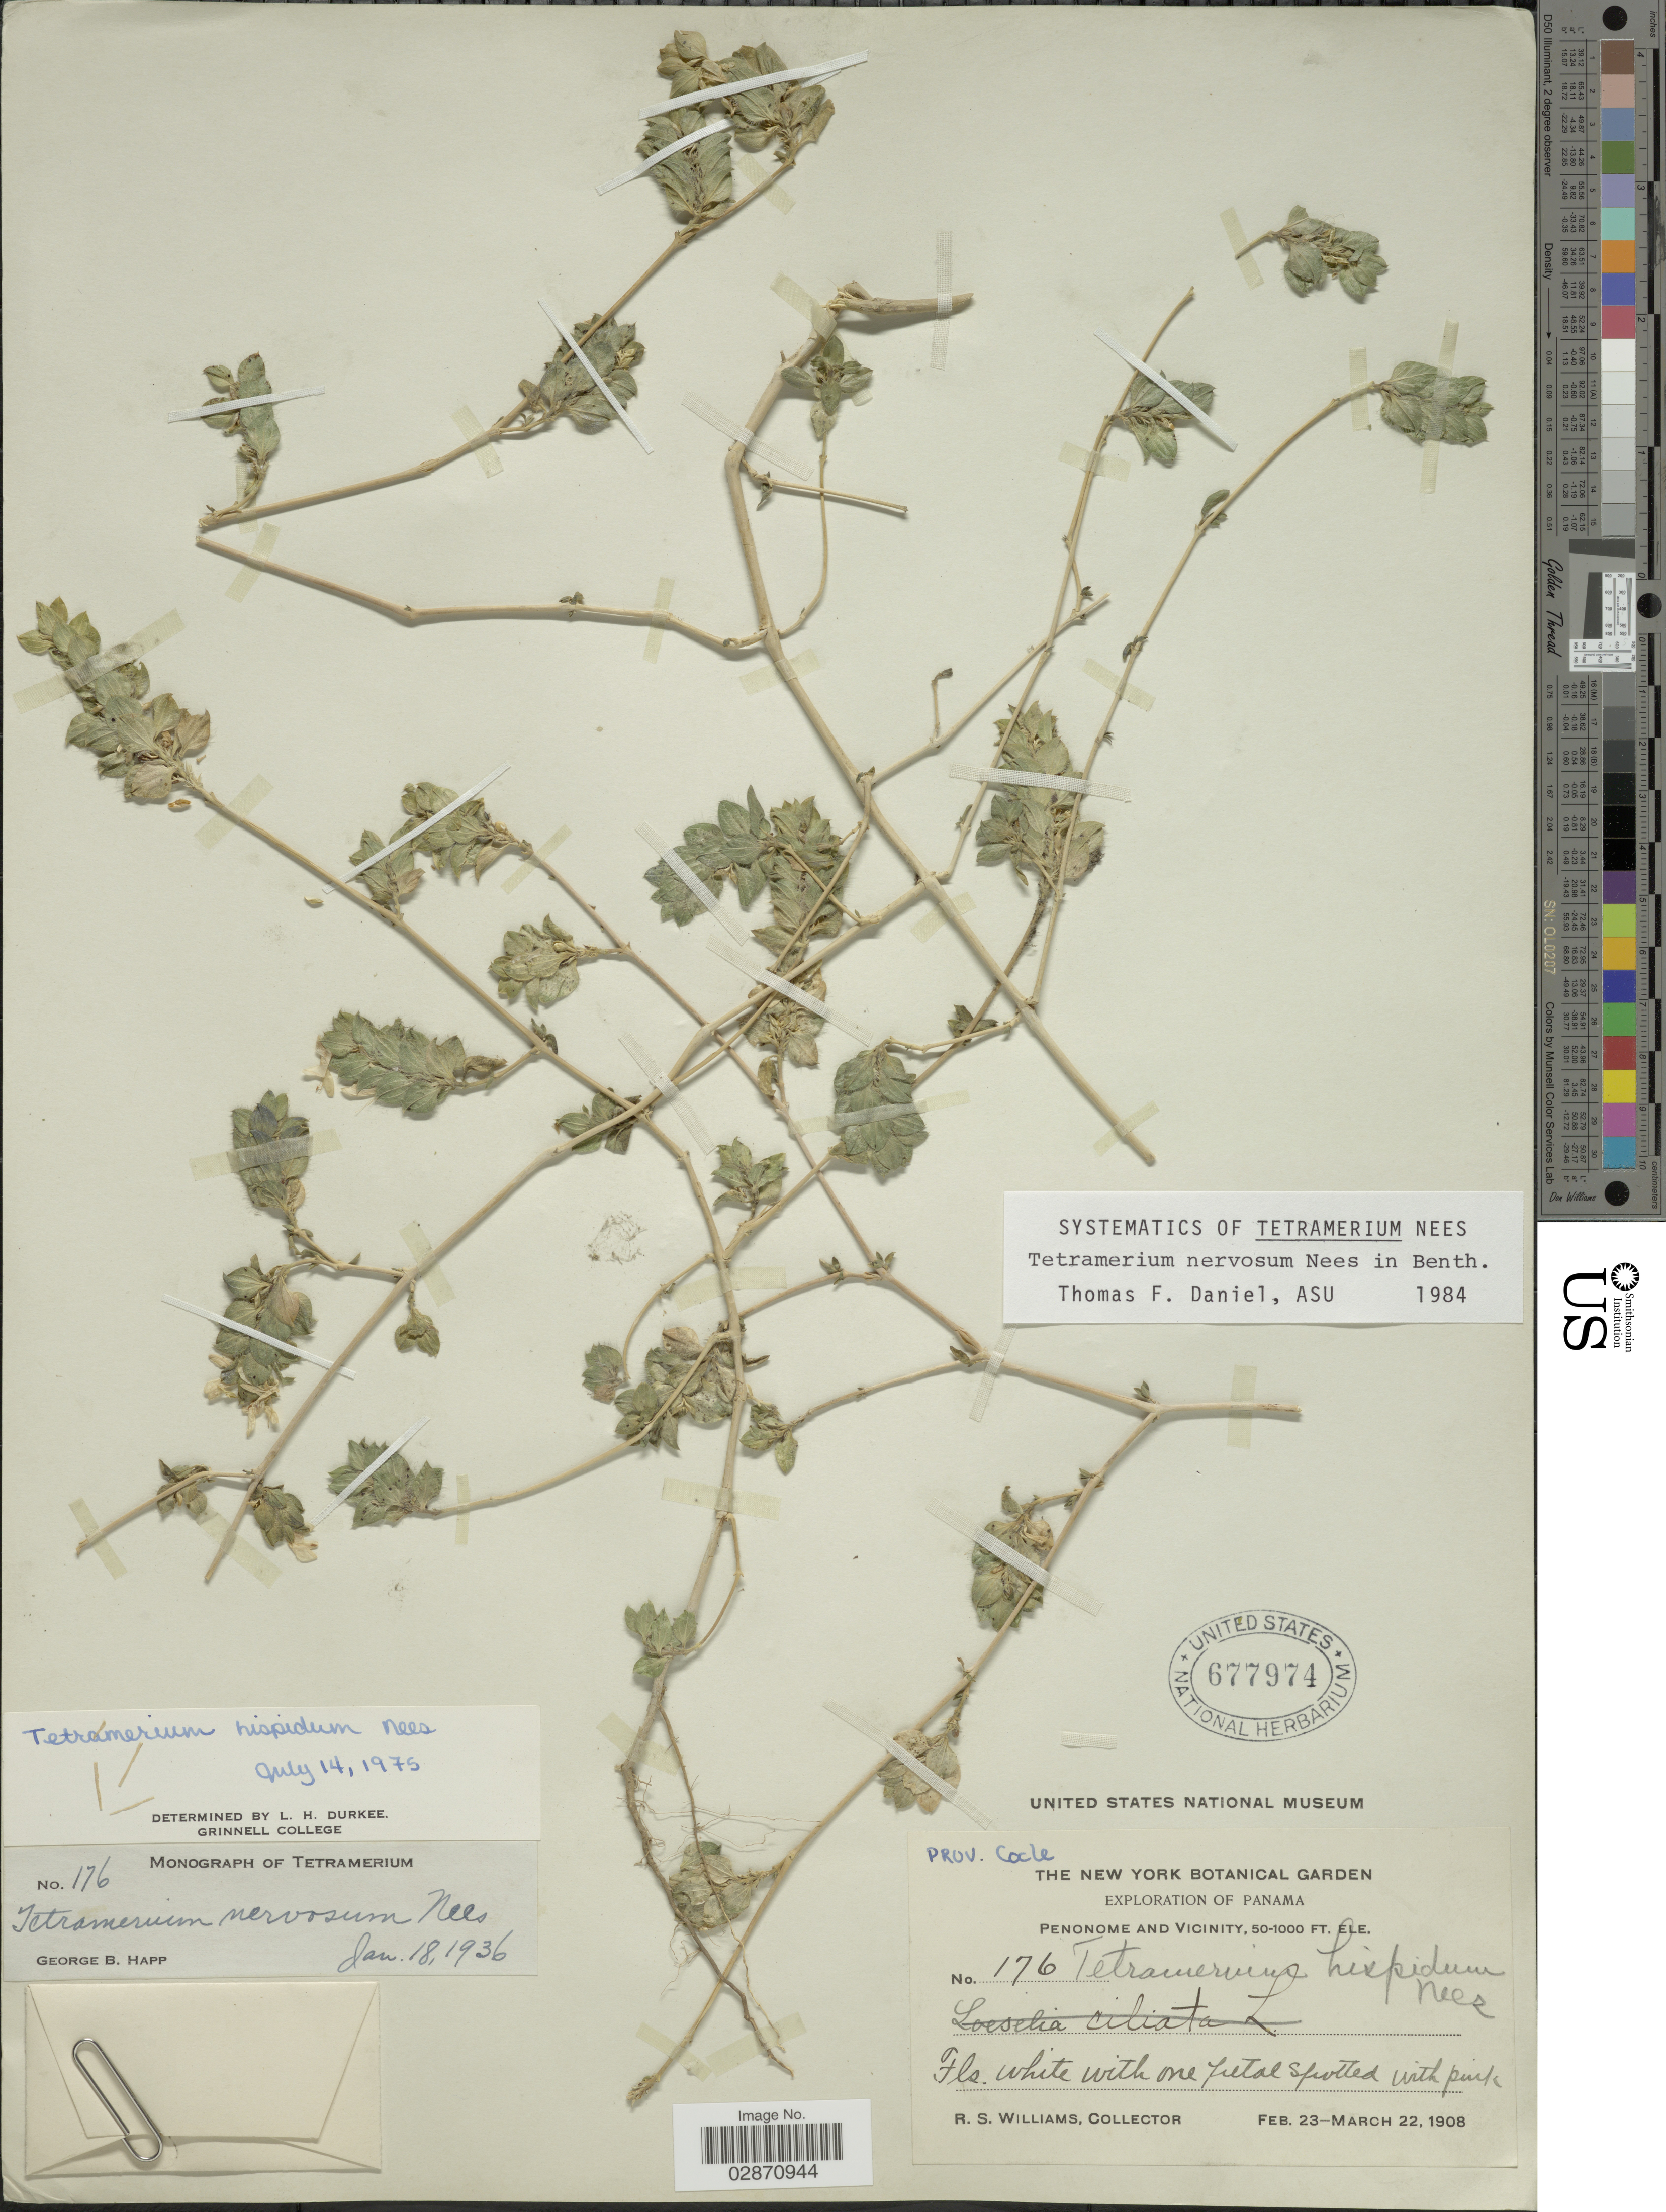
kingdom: Plantae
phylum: Tracheophyta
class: Magnoliopsida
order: Lamiales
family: Acanthaceae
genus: Tetramerium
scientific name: Tetramerium nervosum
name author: Nees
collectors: R. S. Williams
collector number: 176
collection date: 1908-02-23/1908-03-22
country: Panama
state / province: Coclé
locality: Penonome and Vicinity.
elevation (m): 15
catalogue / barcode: US 677974